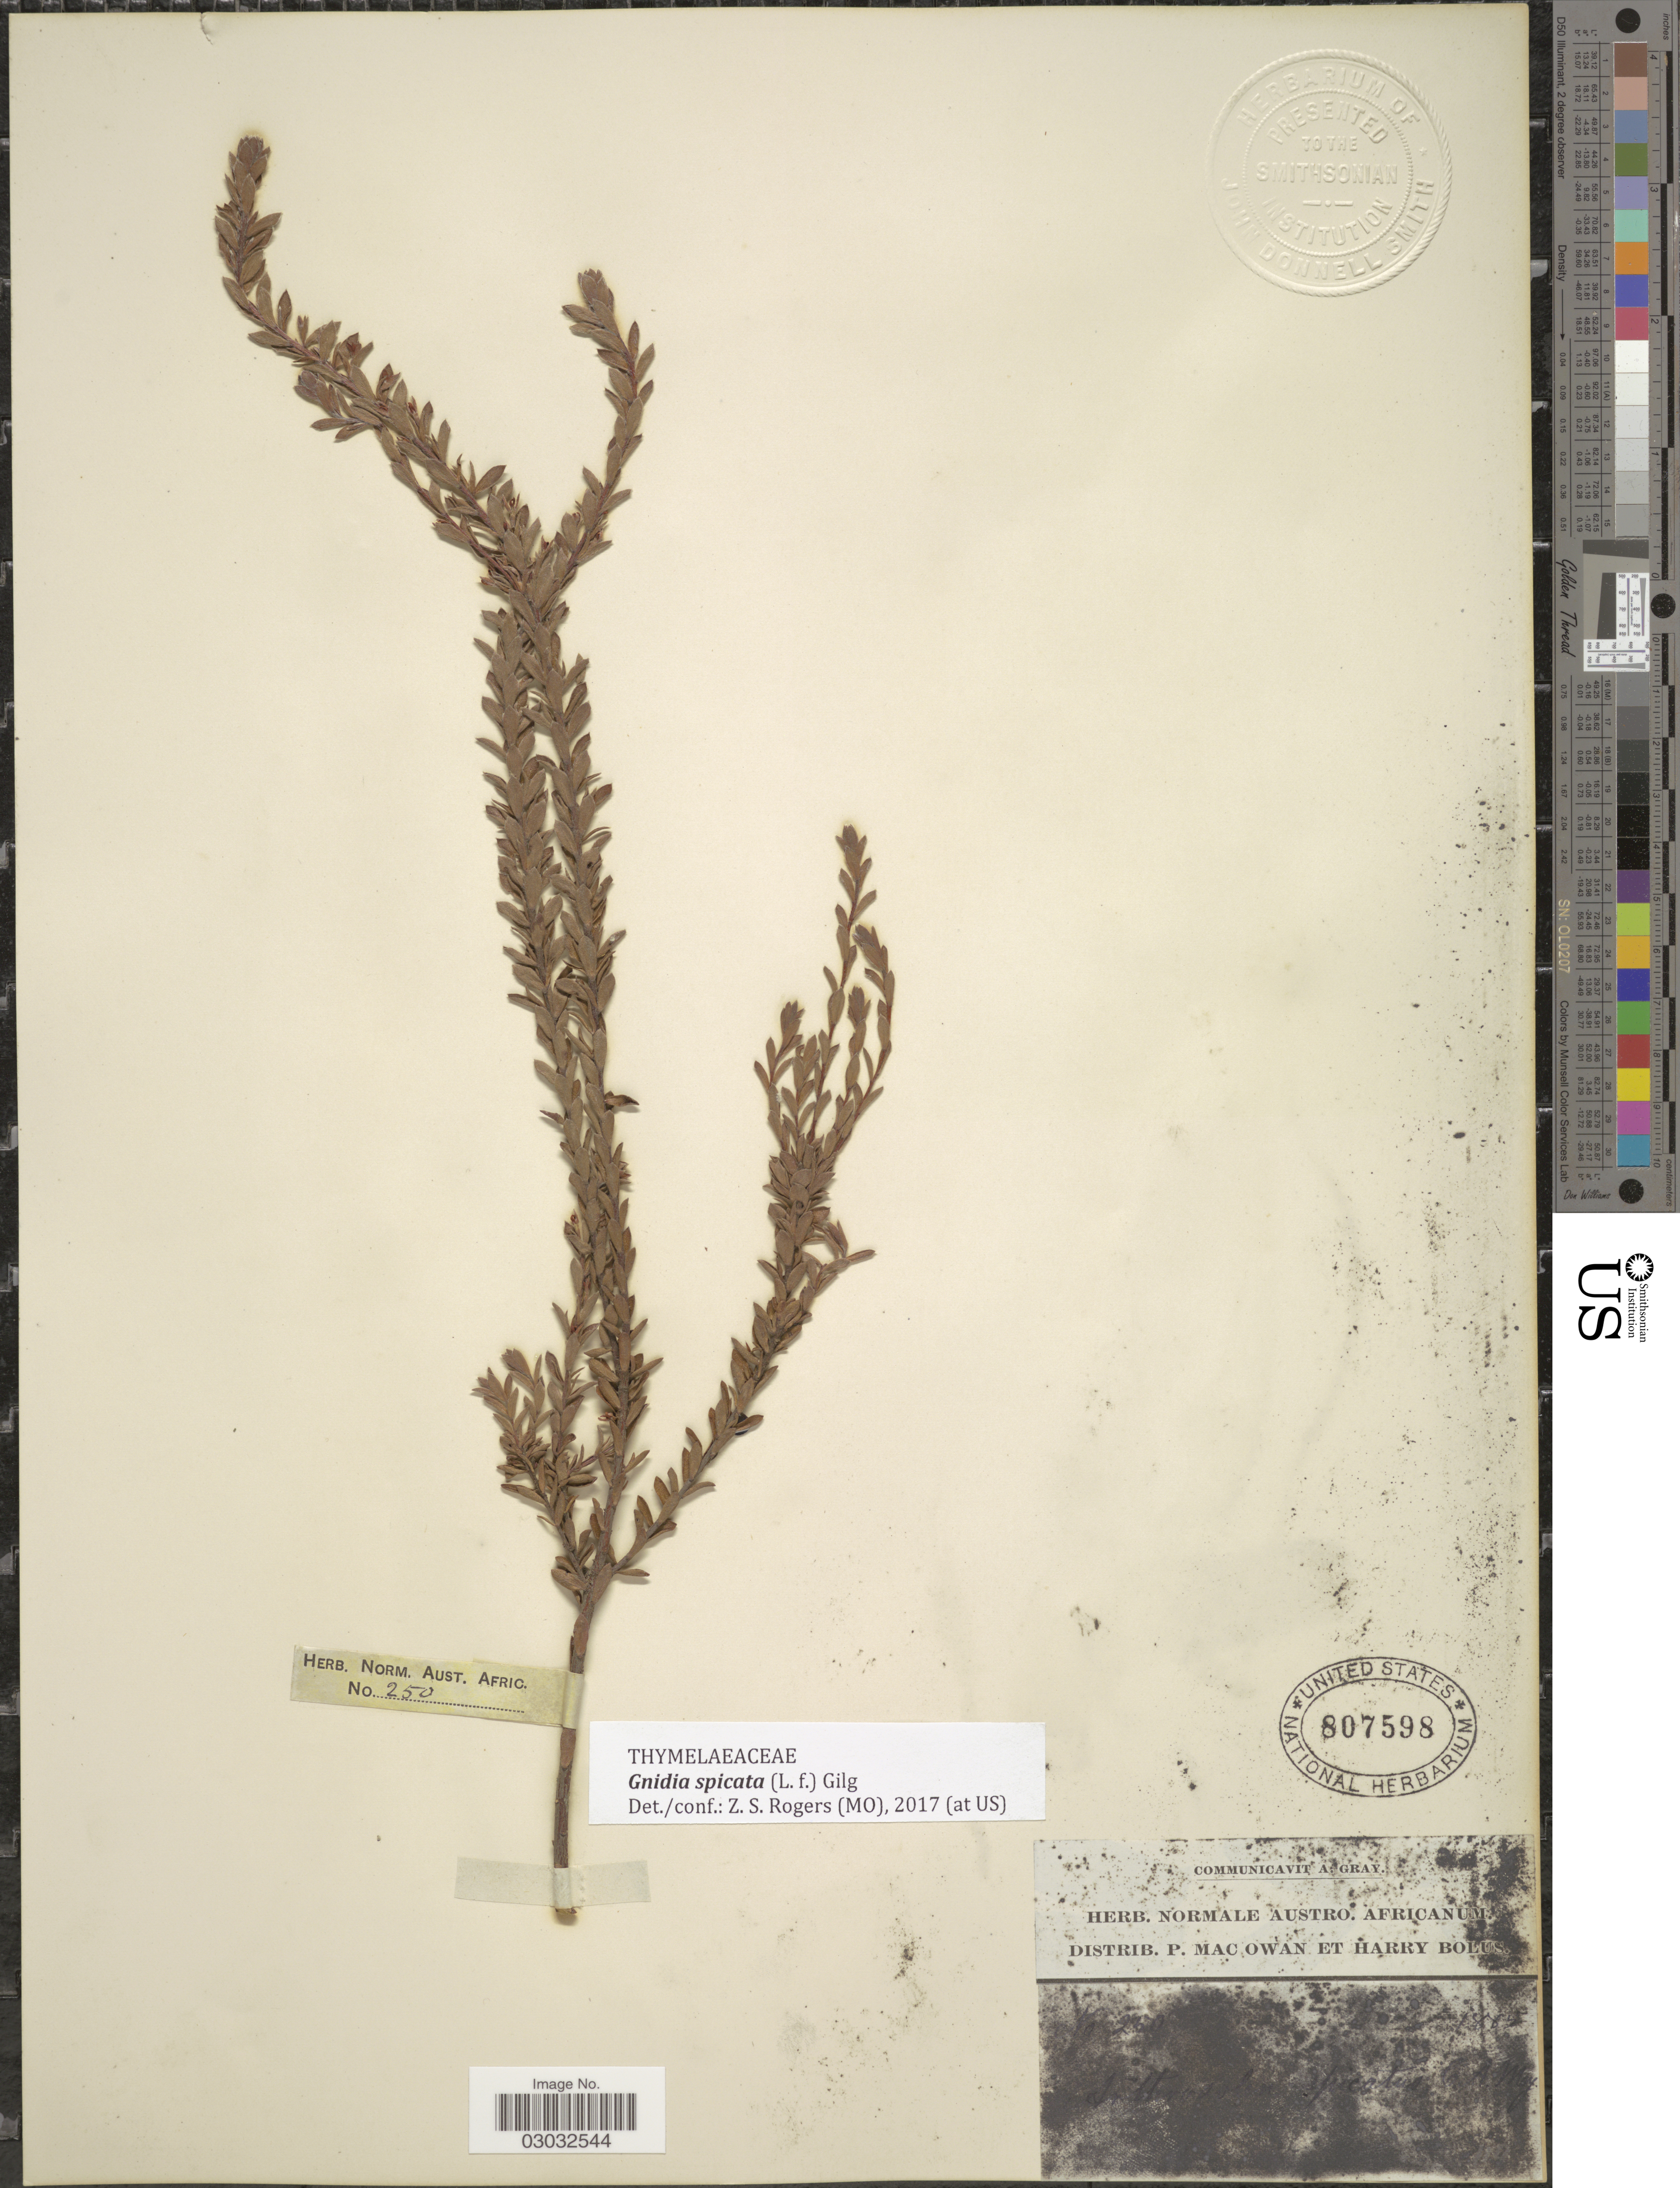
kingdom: Plantae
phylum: Tracheophyta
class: Magnoliopsida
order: Malvales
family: Thymelaeaceae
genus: Gnidia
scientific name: Gnidia spicata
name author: (L. f.) Gilg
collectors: P. MacOwan & H. Bolus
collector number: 250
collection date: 1885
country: South Africa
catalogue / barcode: US 807598